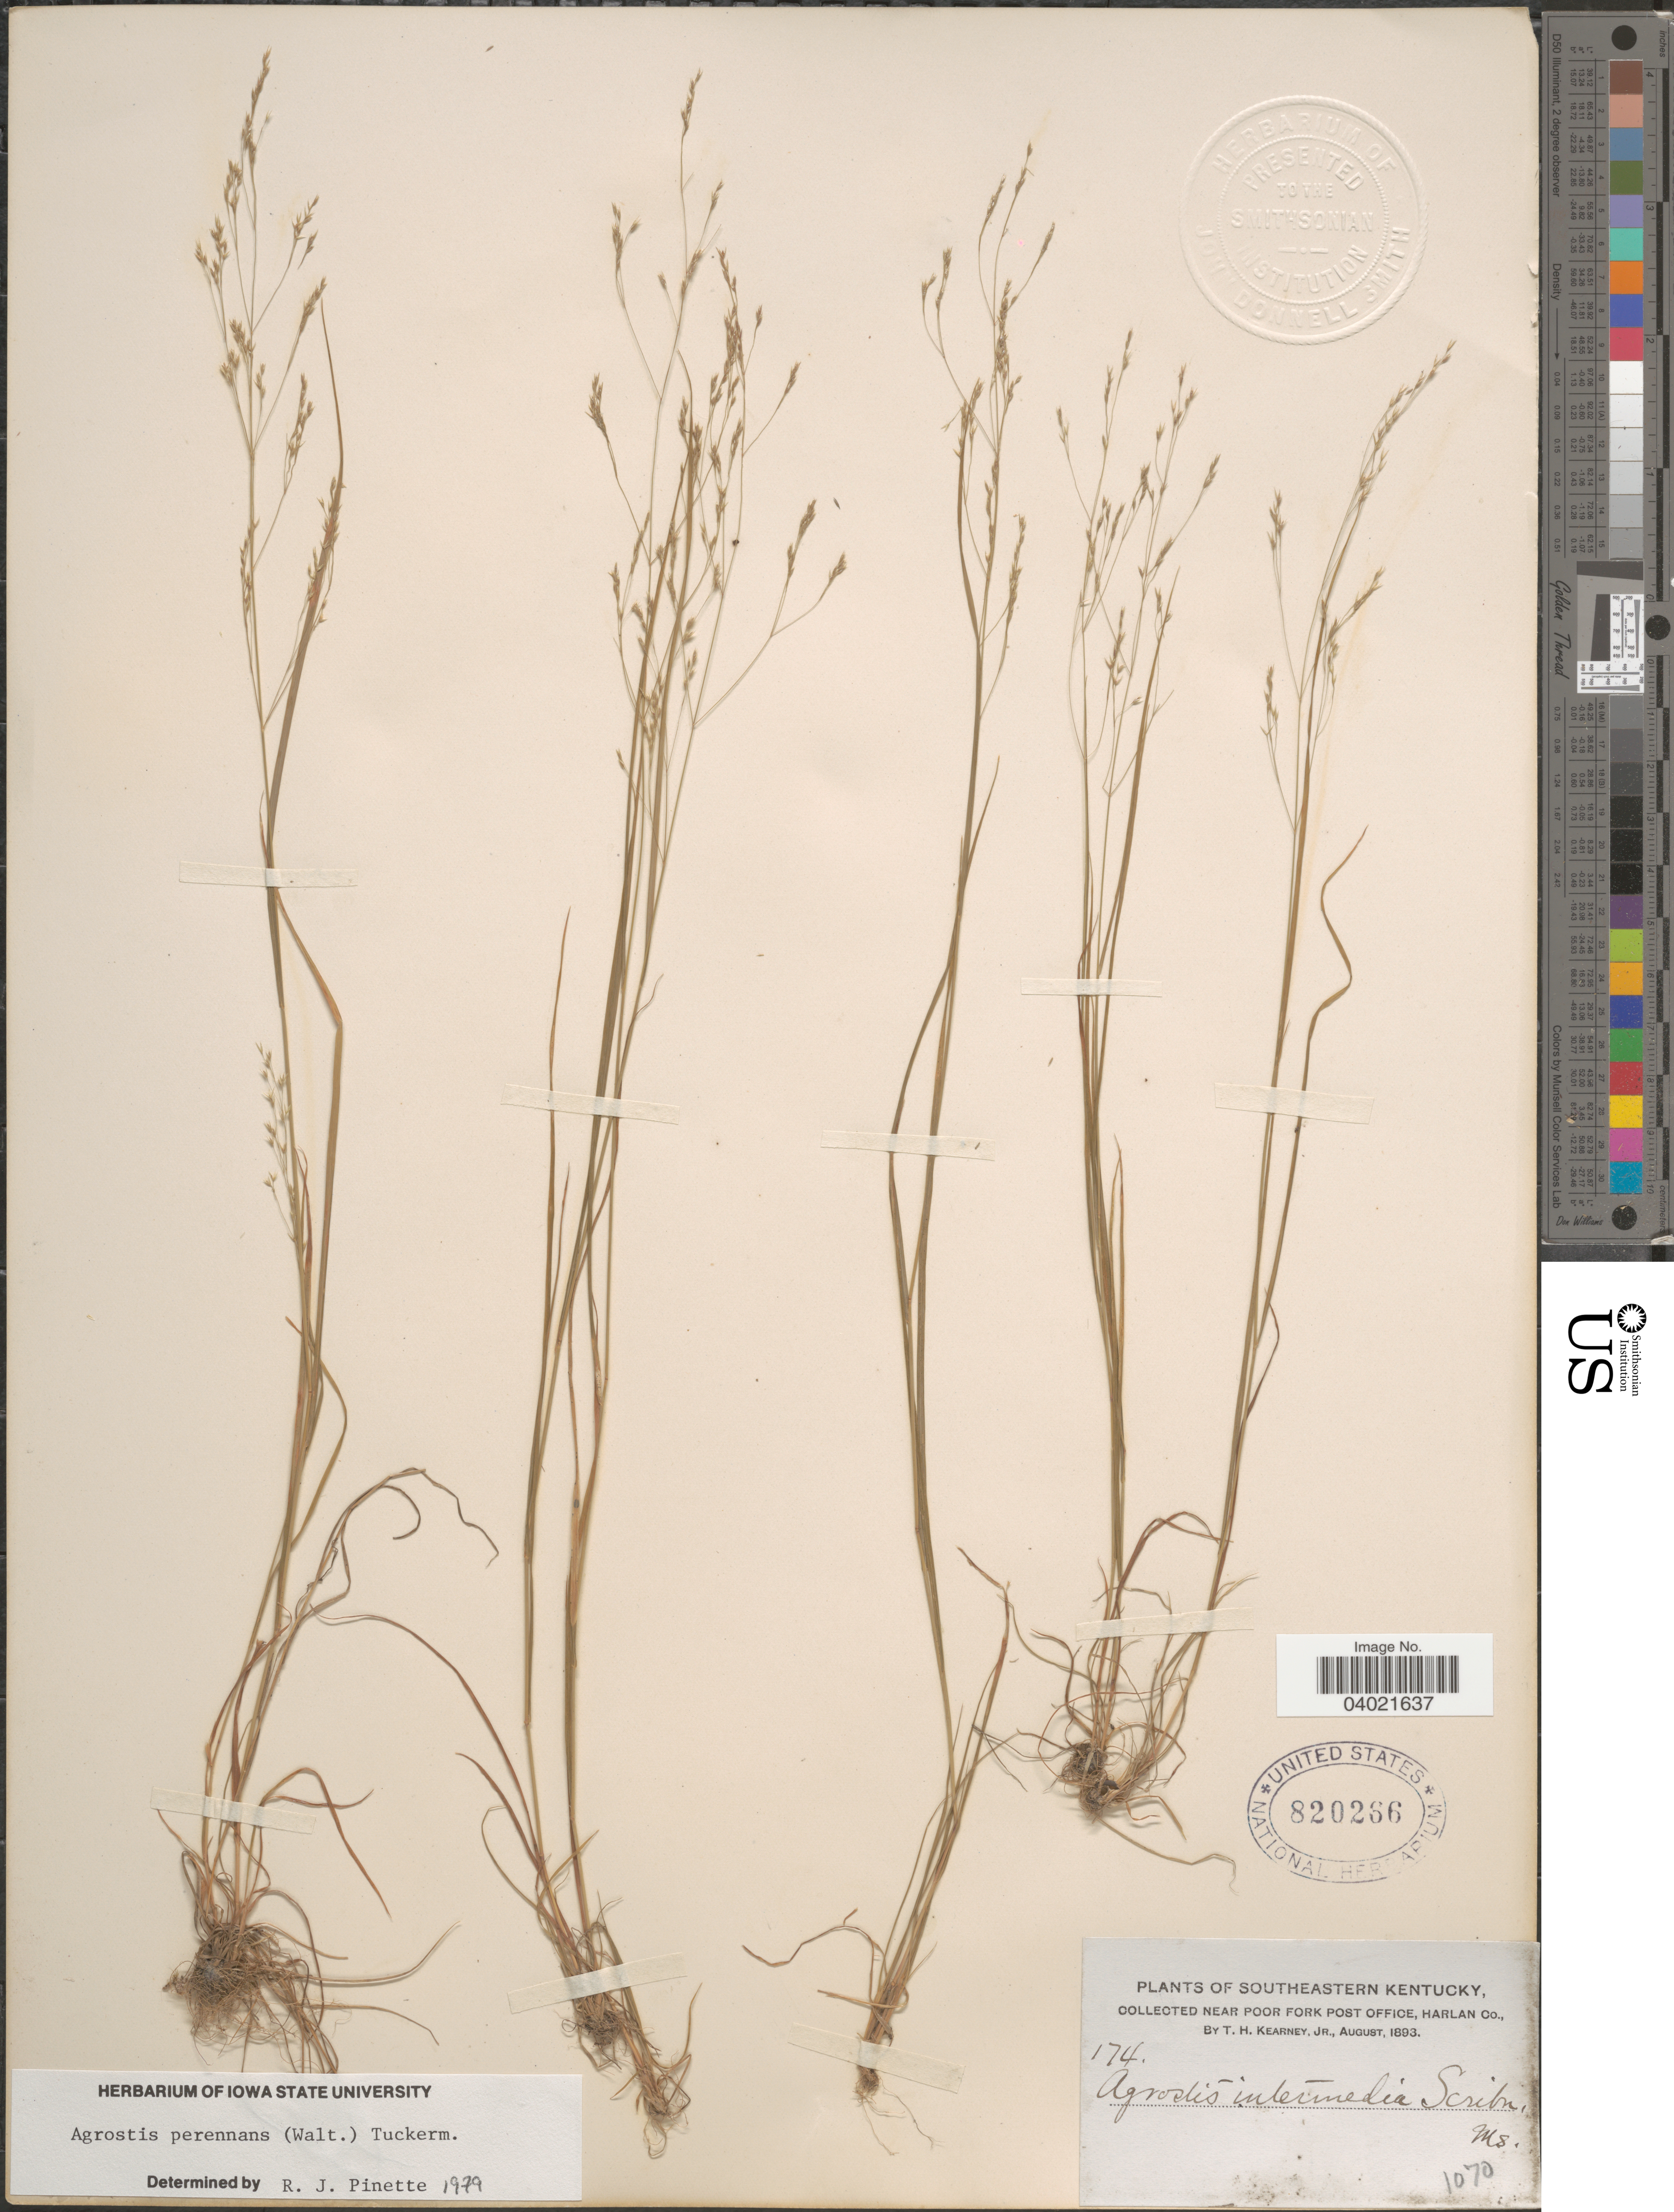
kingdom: Plantae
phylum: Tracheophyta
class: Liliopsida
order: Poales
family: Poaceae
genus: Agrostis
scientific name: Agrostis perennans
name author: (Walter) Tuck.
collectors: T. H. Kearney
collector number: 174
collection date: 1893-08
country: United States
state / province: Kentucky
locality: Southeastern Kentucky. Near Poor Fork Post Office, Harlan Co.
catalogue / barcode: US 820266